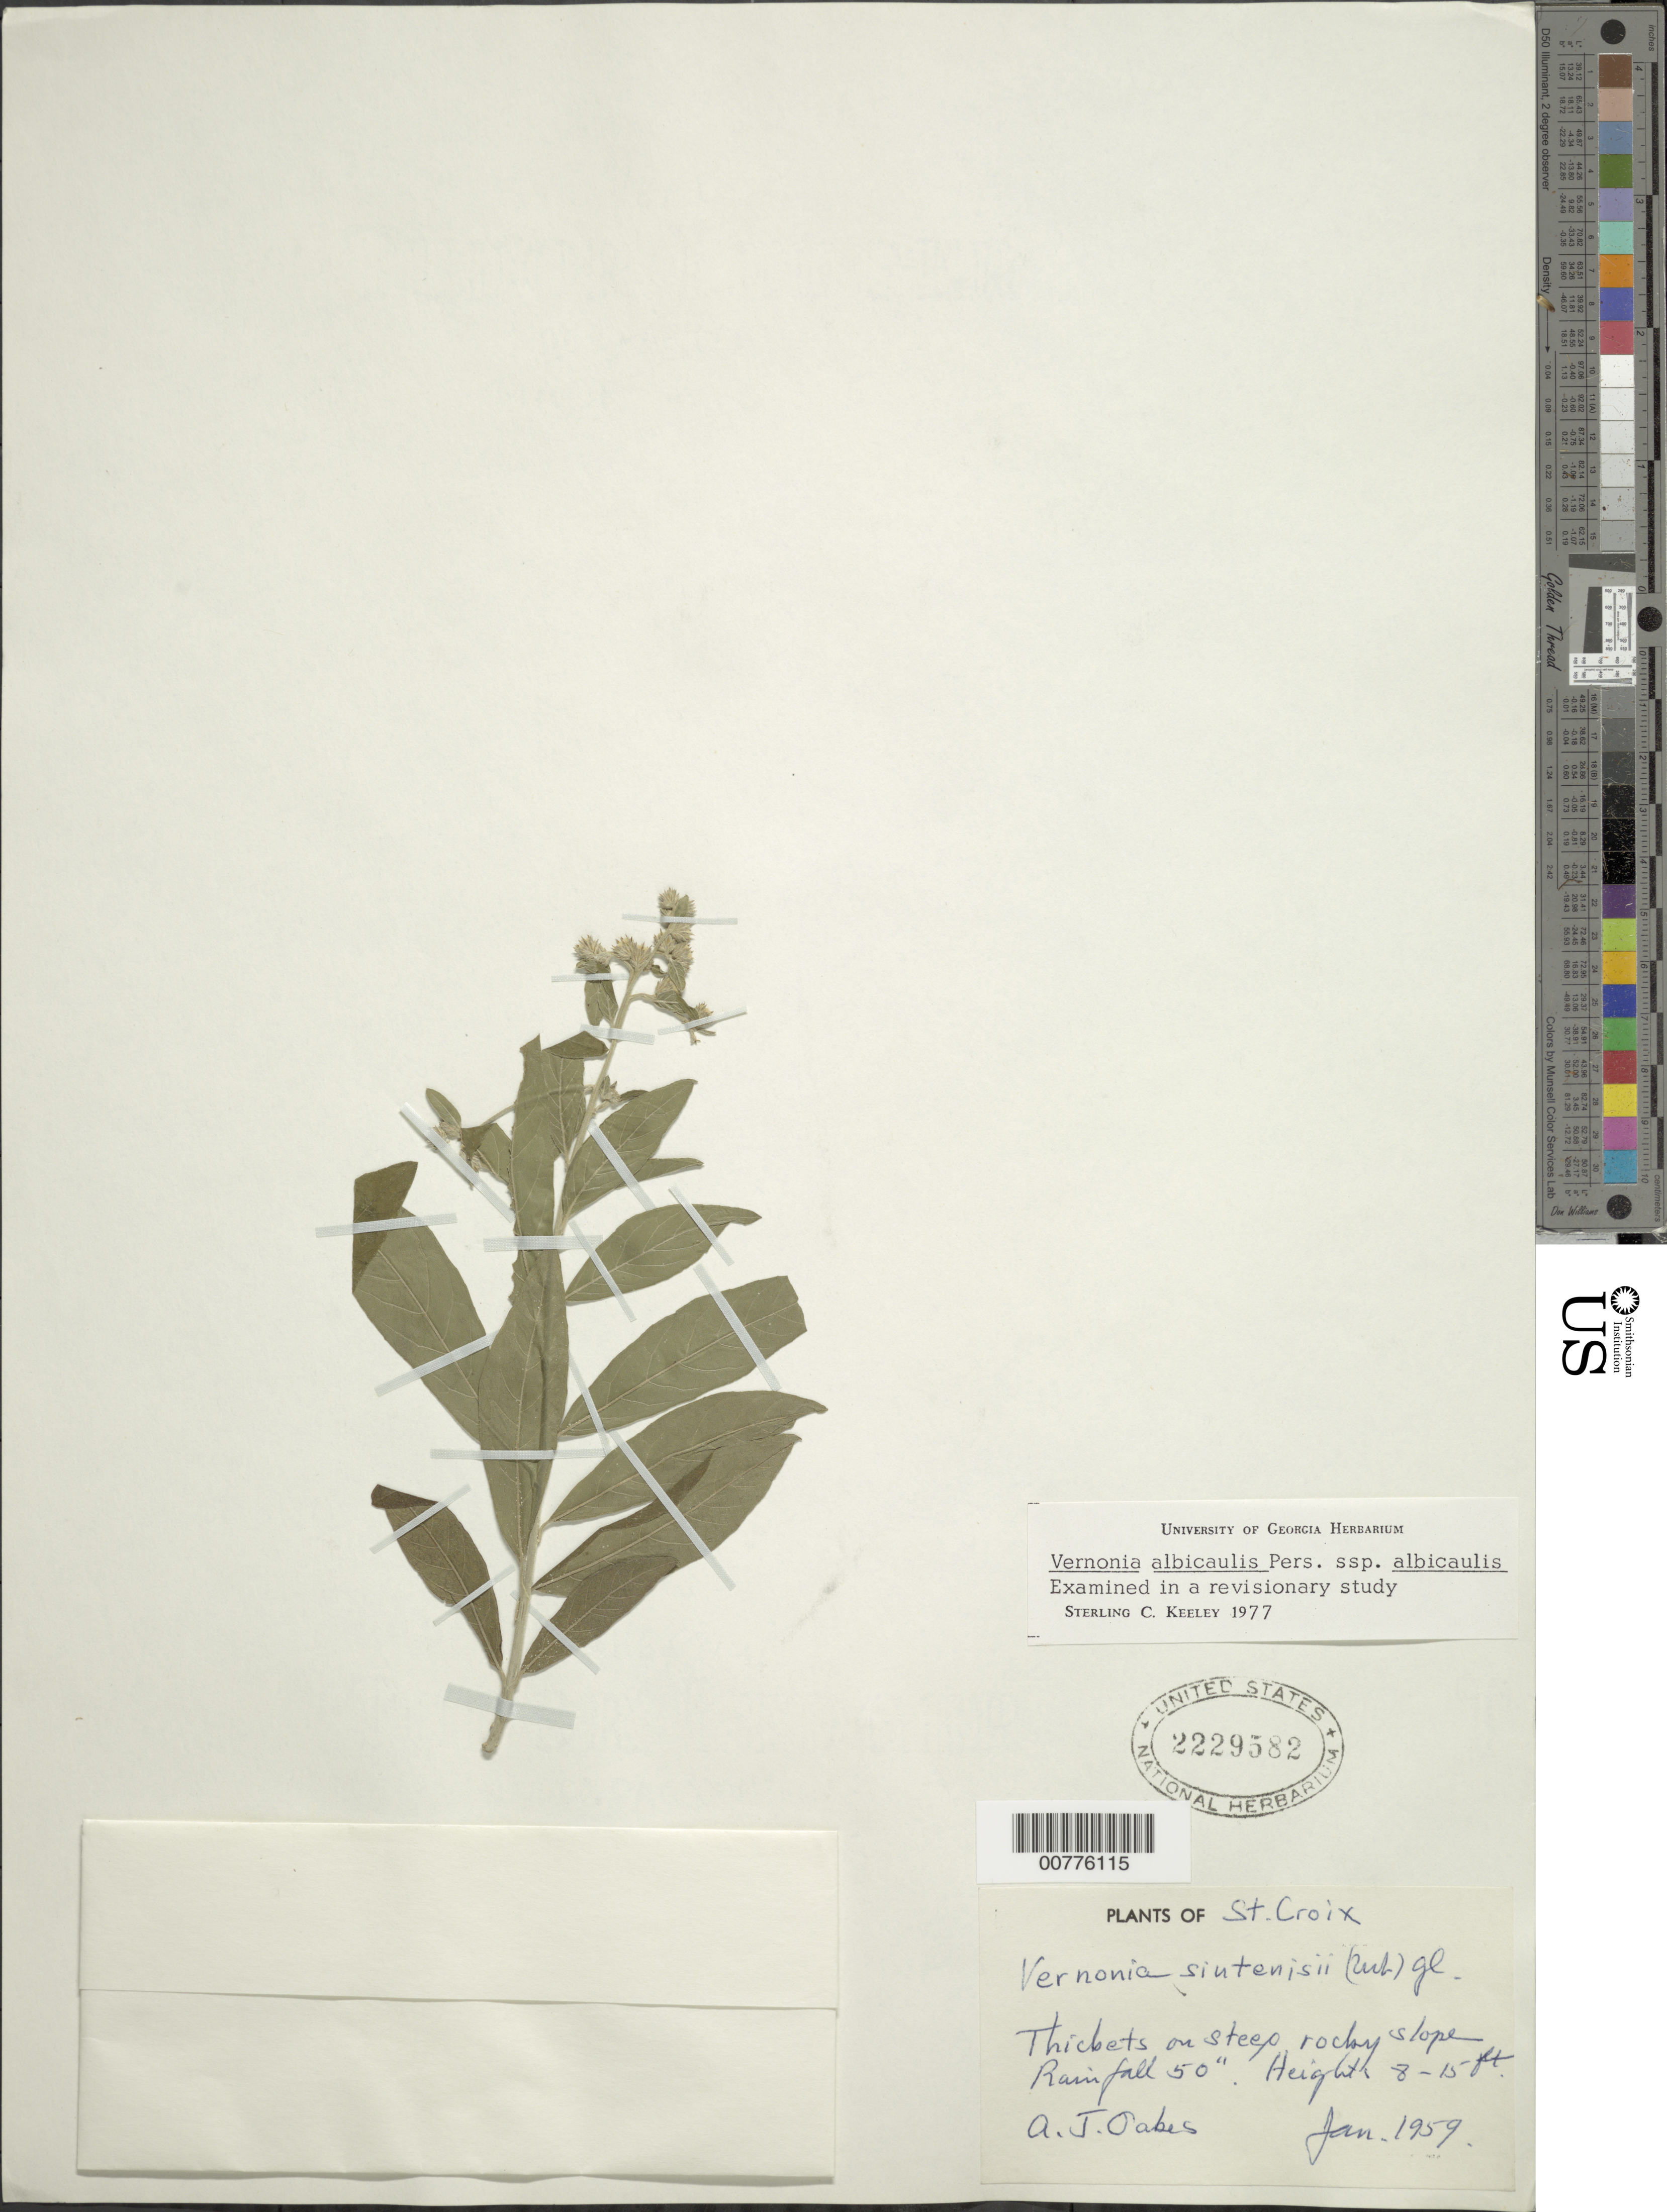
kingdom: Plantae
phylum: Tracheophyta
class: Magnoliopsida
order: Asterales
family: Asteraceae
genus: Lepidaploa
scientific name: Lepidaploa glabra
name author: (Willd.) H. Rob.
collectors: A. Oakes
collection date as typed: Jan 1959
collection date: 1959-01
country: U.S. Virgin Islands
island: St. Croix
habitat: Thickets on steep rocky slope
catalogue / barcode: US 2229582